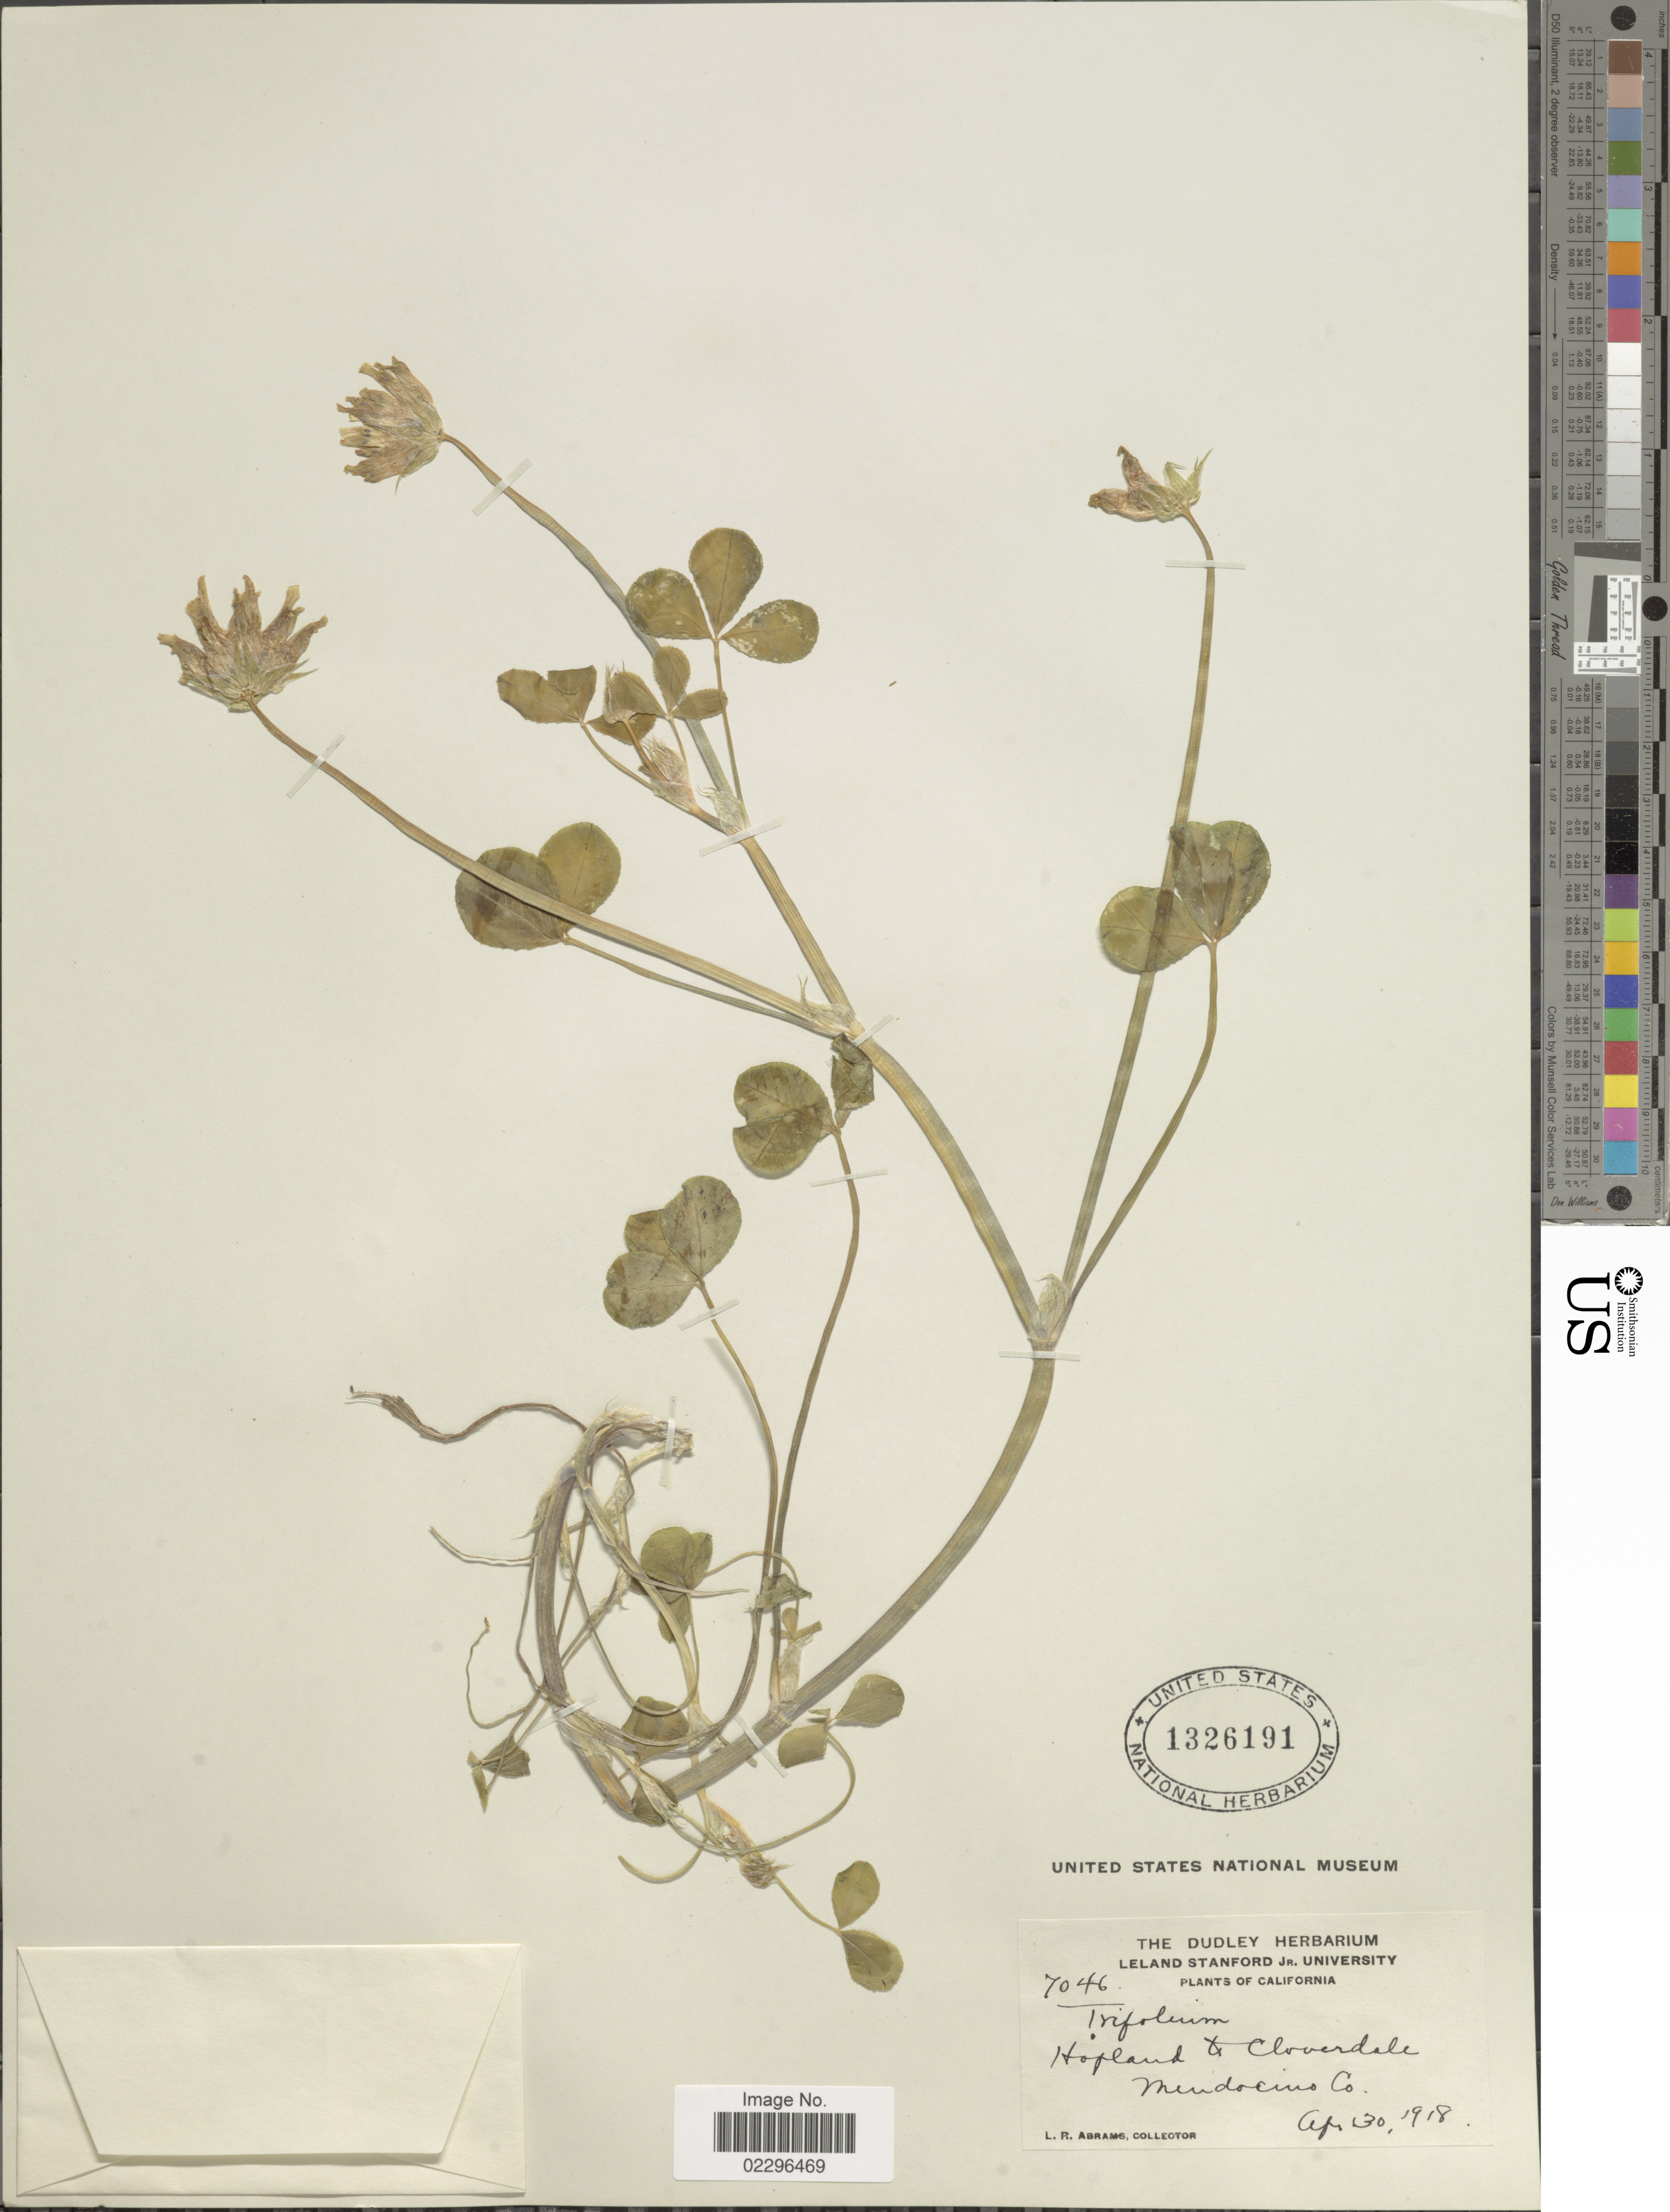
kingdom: Plantae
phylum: Tracheophyta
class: Magnoliopsida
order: Fabales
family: Fabaceae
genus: Trifolium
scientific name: Trifolium fucatum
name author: Lindl.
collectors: L. Abrams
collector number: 7046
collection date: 1918-04-30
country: United States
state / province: California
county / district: Mendocino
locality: Hopland to Cloverdale, Mendocino Co.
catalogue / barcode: US 1326191